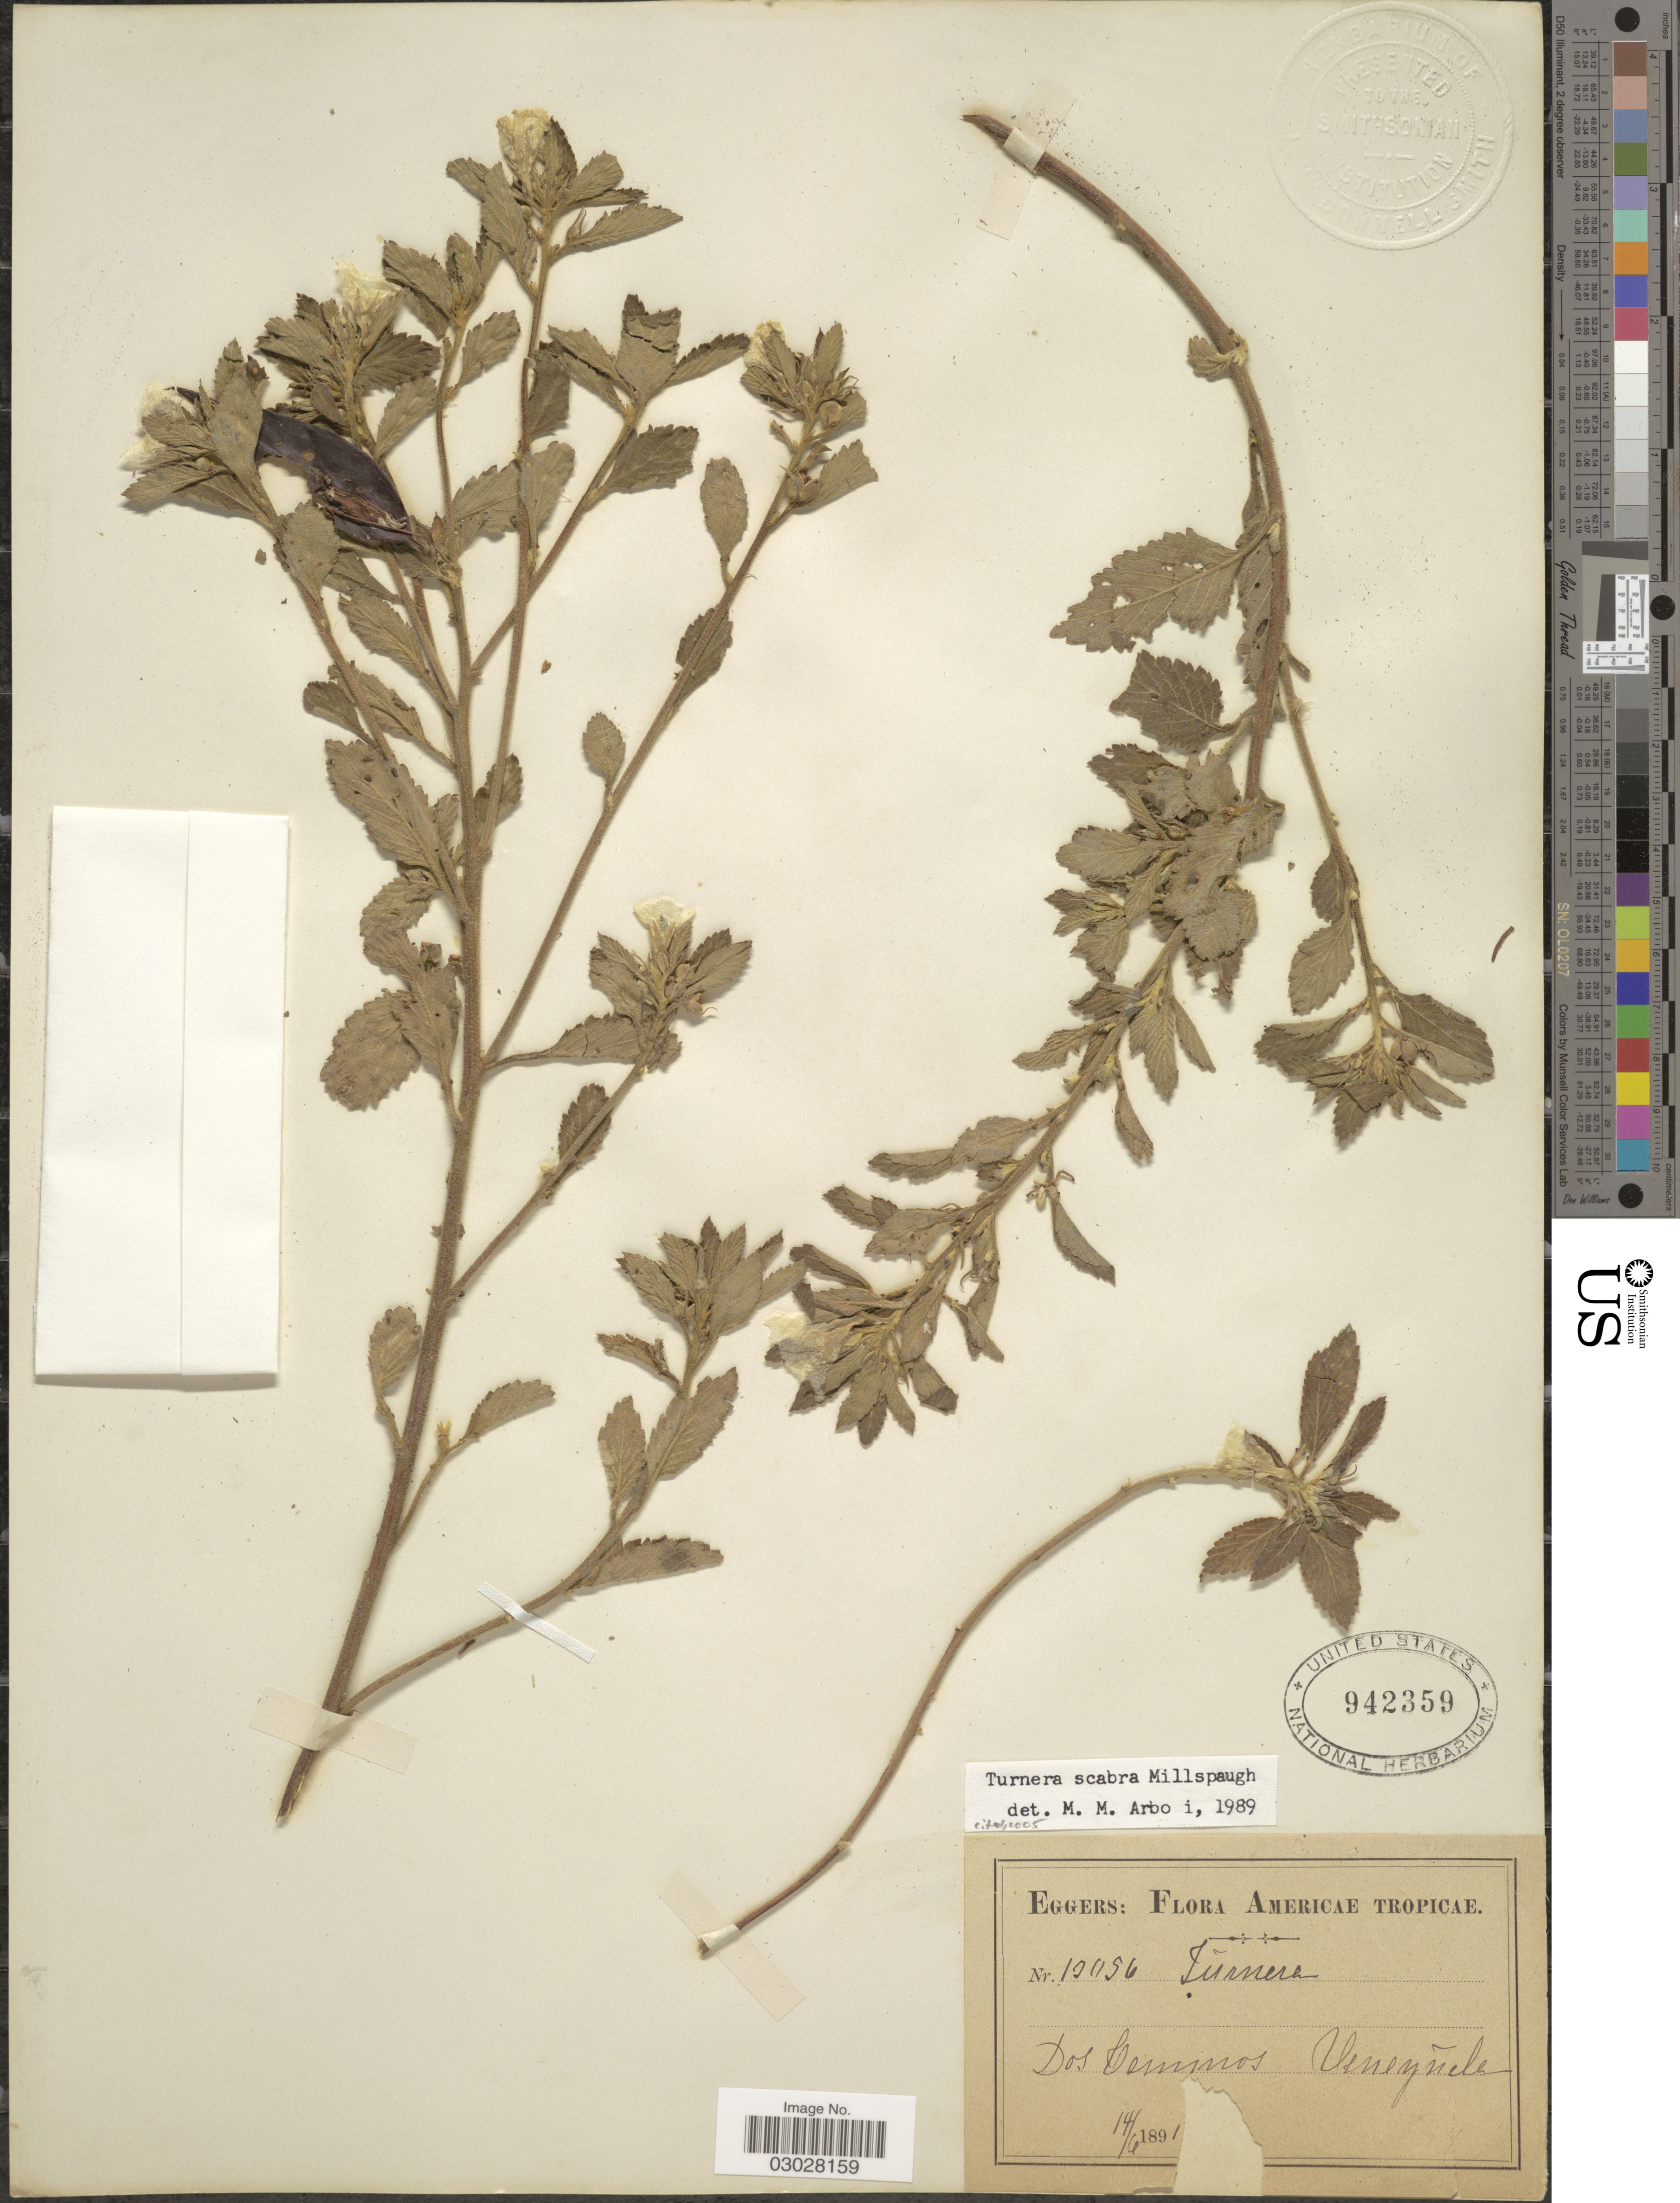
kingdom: Plantae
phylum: Tracheophyta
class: Magnoliopsida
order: Malpighiales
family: Turneraceae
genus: Turnera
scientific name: Turnera scabra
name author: Millsp.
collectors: -. Eggers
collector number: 19056*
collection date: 1891-06-14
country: Venezuela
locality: Dos Caminos.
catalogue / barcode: US 942359